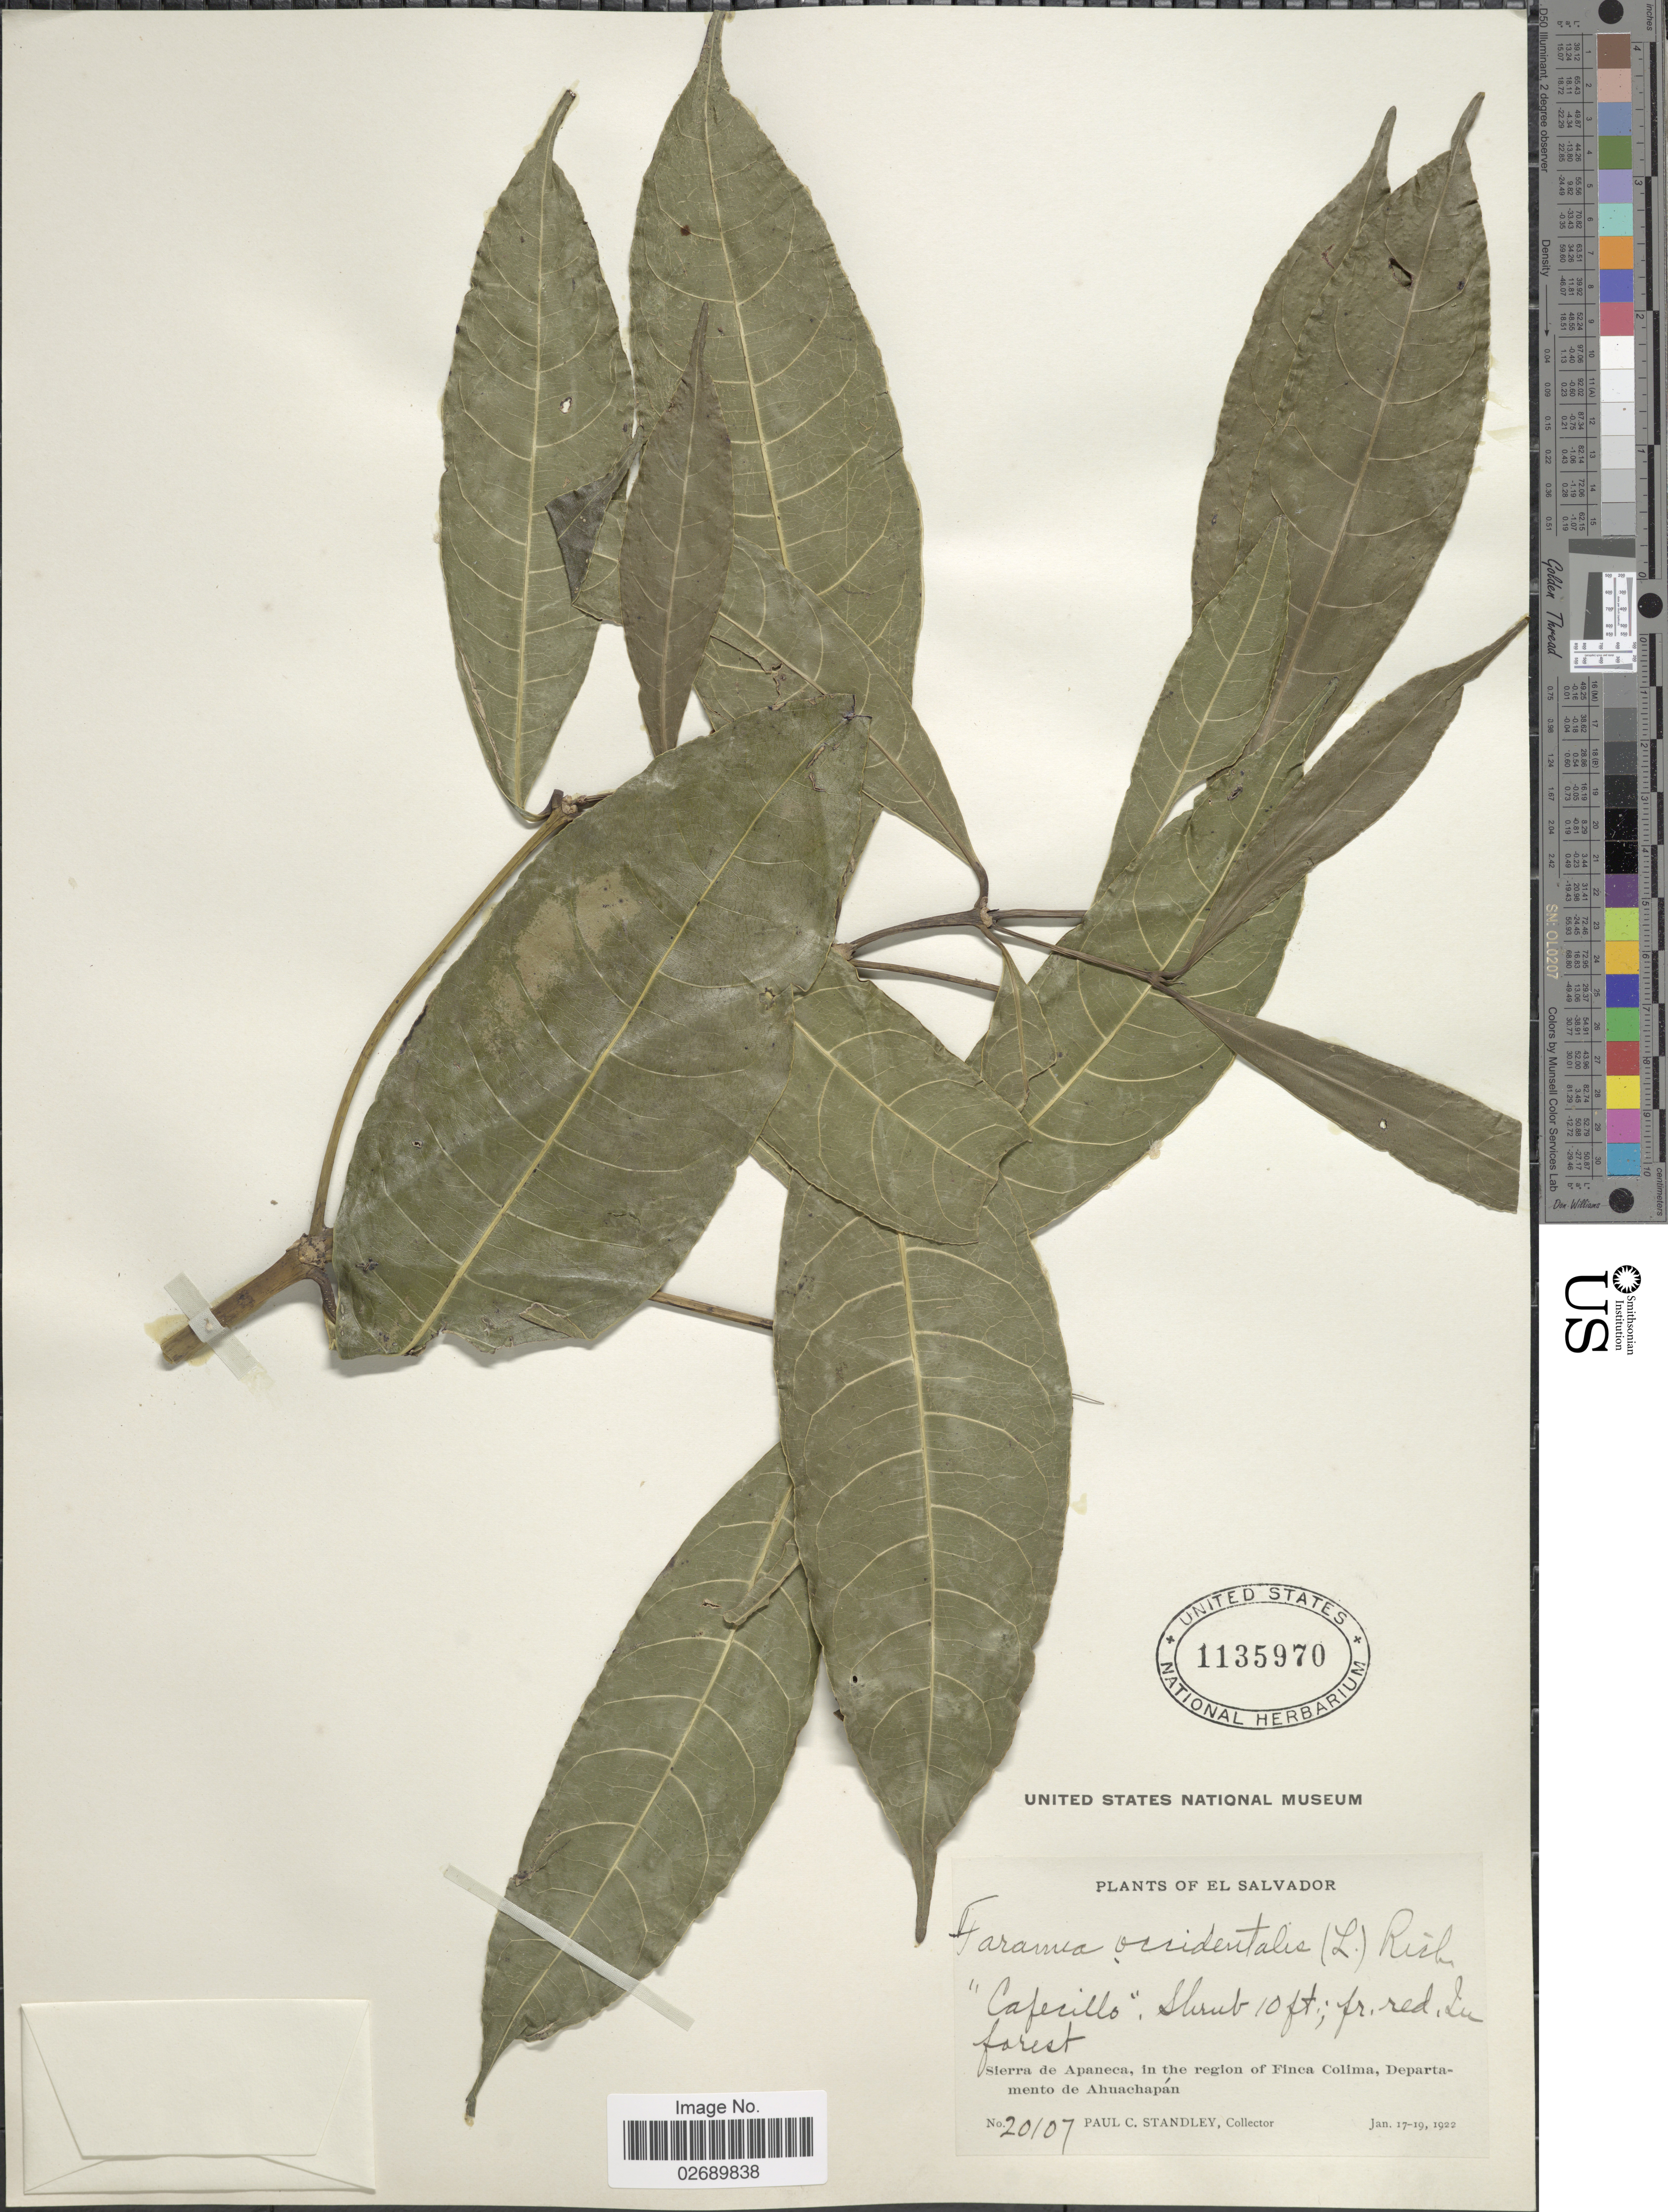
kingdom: Plantae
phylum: Tracheophyta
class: Magnoliopsida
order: Gentianales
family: Rubiaceae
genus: Faramea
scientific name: Faramea occidentalis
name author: (L.) A. Rich.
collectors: P. C. Standley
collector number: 20107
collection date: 1922-01-17/1922-01-19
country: El Salvador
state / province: Ahuachapan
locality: Sierra de Apaneca, in the region of Finca Colima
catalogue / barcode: US 1135970